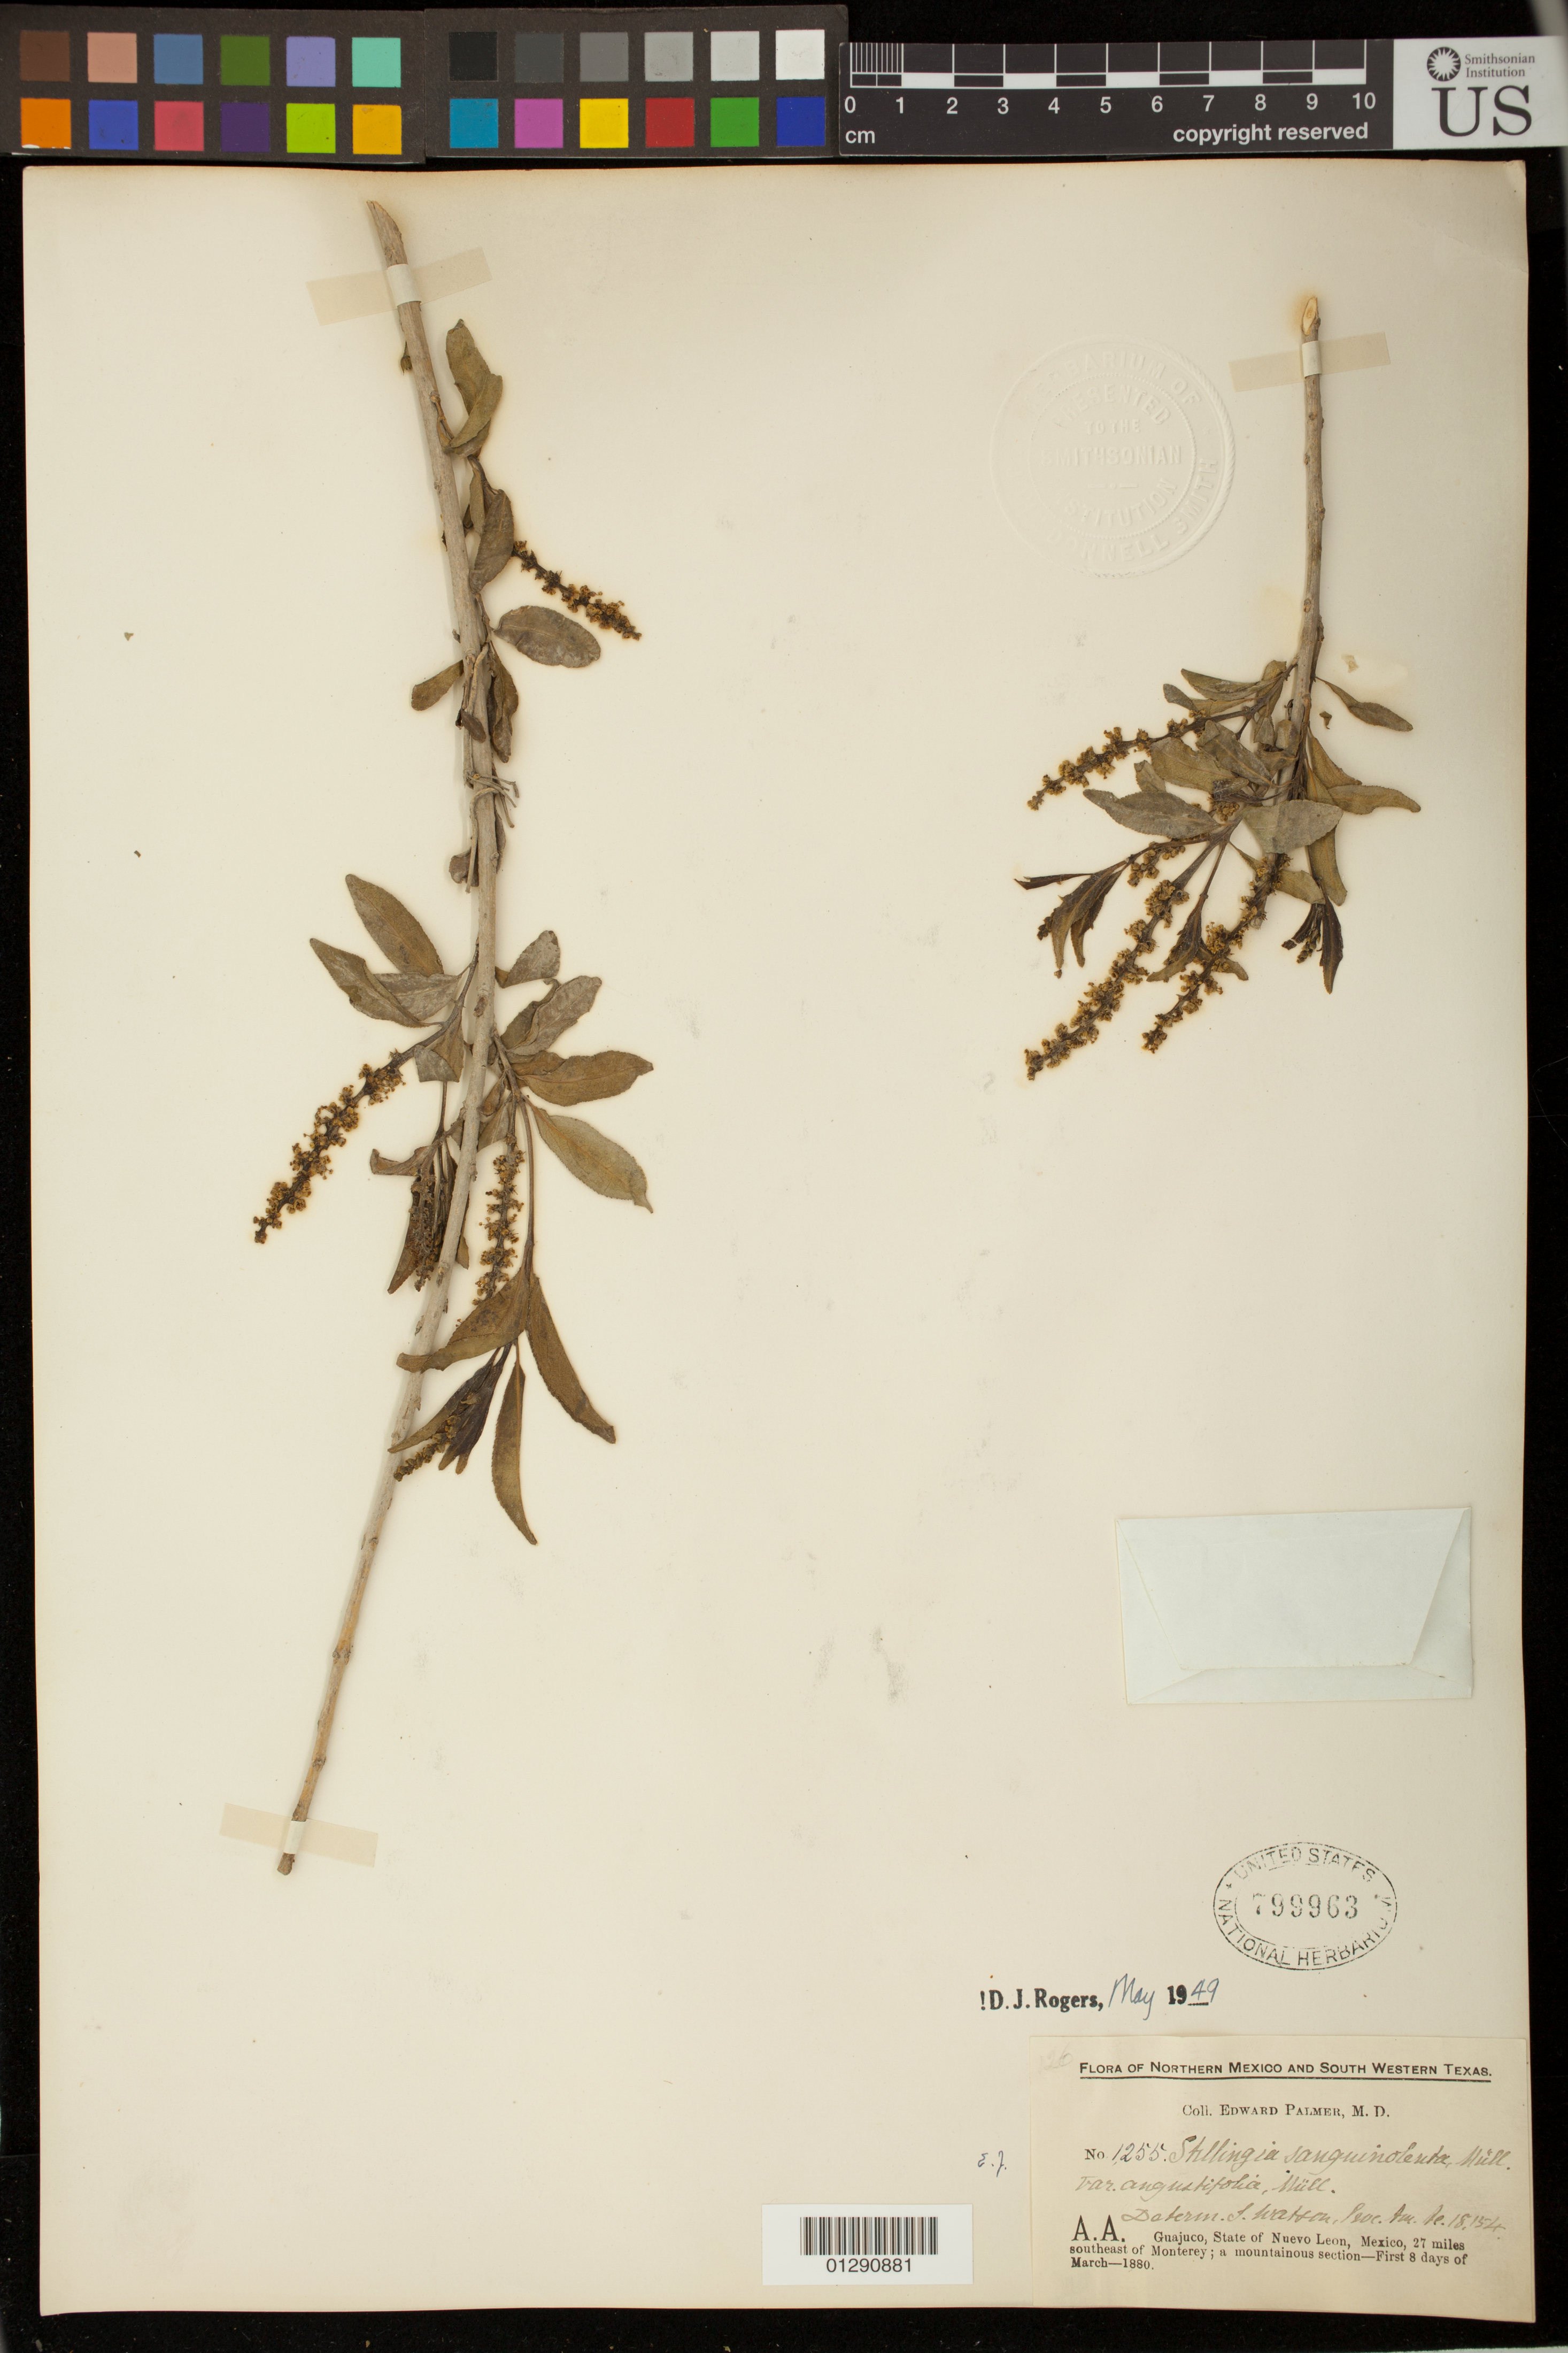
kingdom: Plantae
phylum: Tracheophyta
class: Magnoliopsida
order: Malpighiales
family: Euphorbiaceae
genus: Stillingia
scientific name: Stillingia sanguinolenta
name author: Müll. Arg.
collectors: E. Palmer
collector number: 1255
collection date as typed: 01 Mar 1880 to 08 Mar 1880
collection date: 1880-03-01/1880-03-08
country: Mexico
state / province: Nuevo León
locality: Guajuco. 27 Miles southeast of Monterey.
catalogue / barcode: US 799963